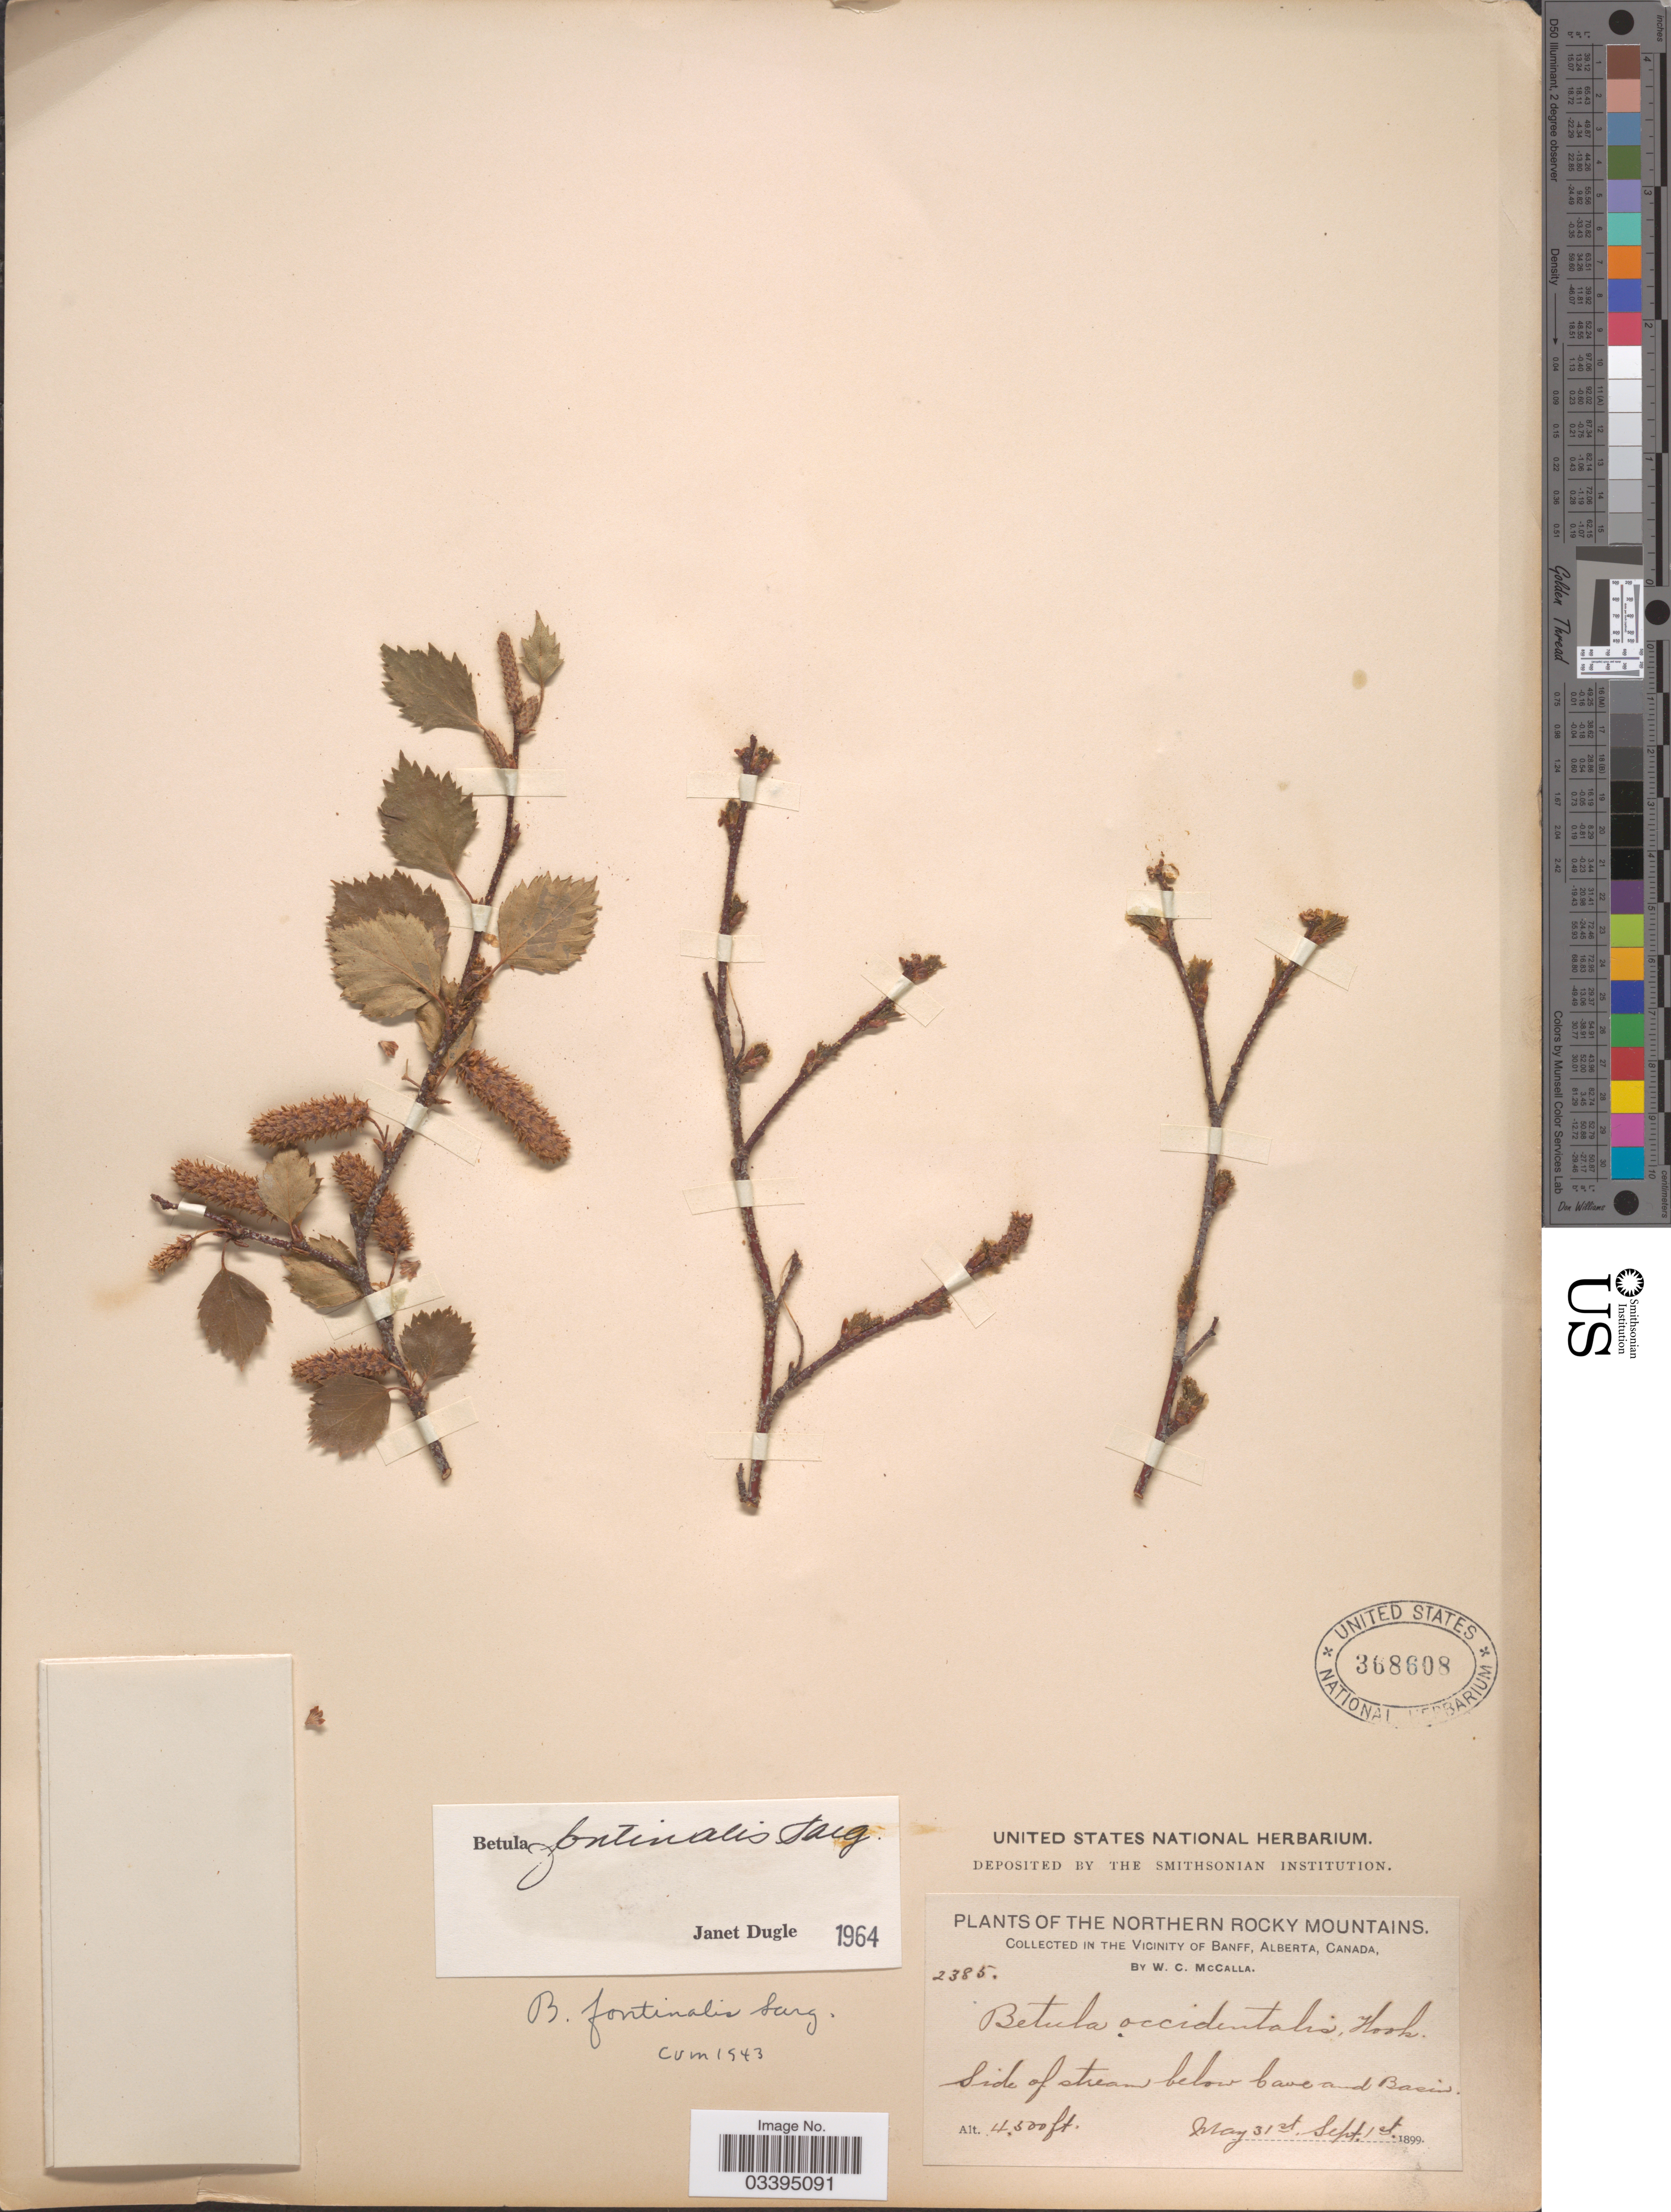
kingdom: Plantae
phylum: Tracheophyta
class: Magnoliopsida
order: Fagales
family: Betulaceae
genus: Betula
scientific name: Betula fontinalis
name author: Sarg.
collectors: W. McCalla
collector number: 2385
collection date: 1899-05-31/1899-09-01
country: Canada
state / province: Alberta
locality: Northern Rocky Mountains, In the Vicinity of Banff. Side of stream below Cave and Basin.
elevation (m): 1372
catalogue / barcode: US 368608